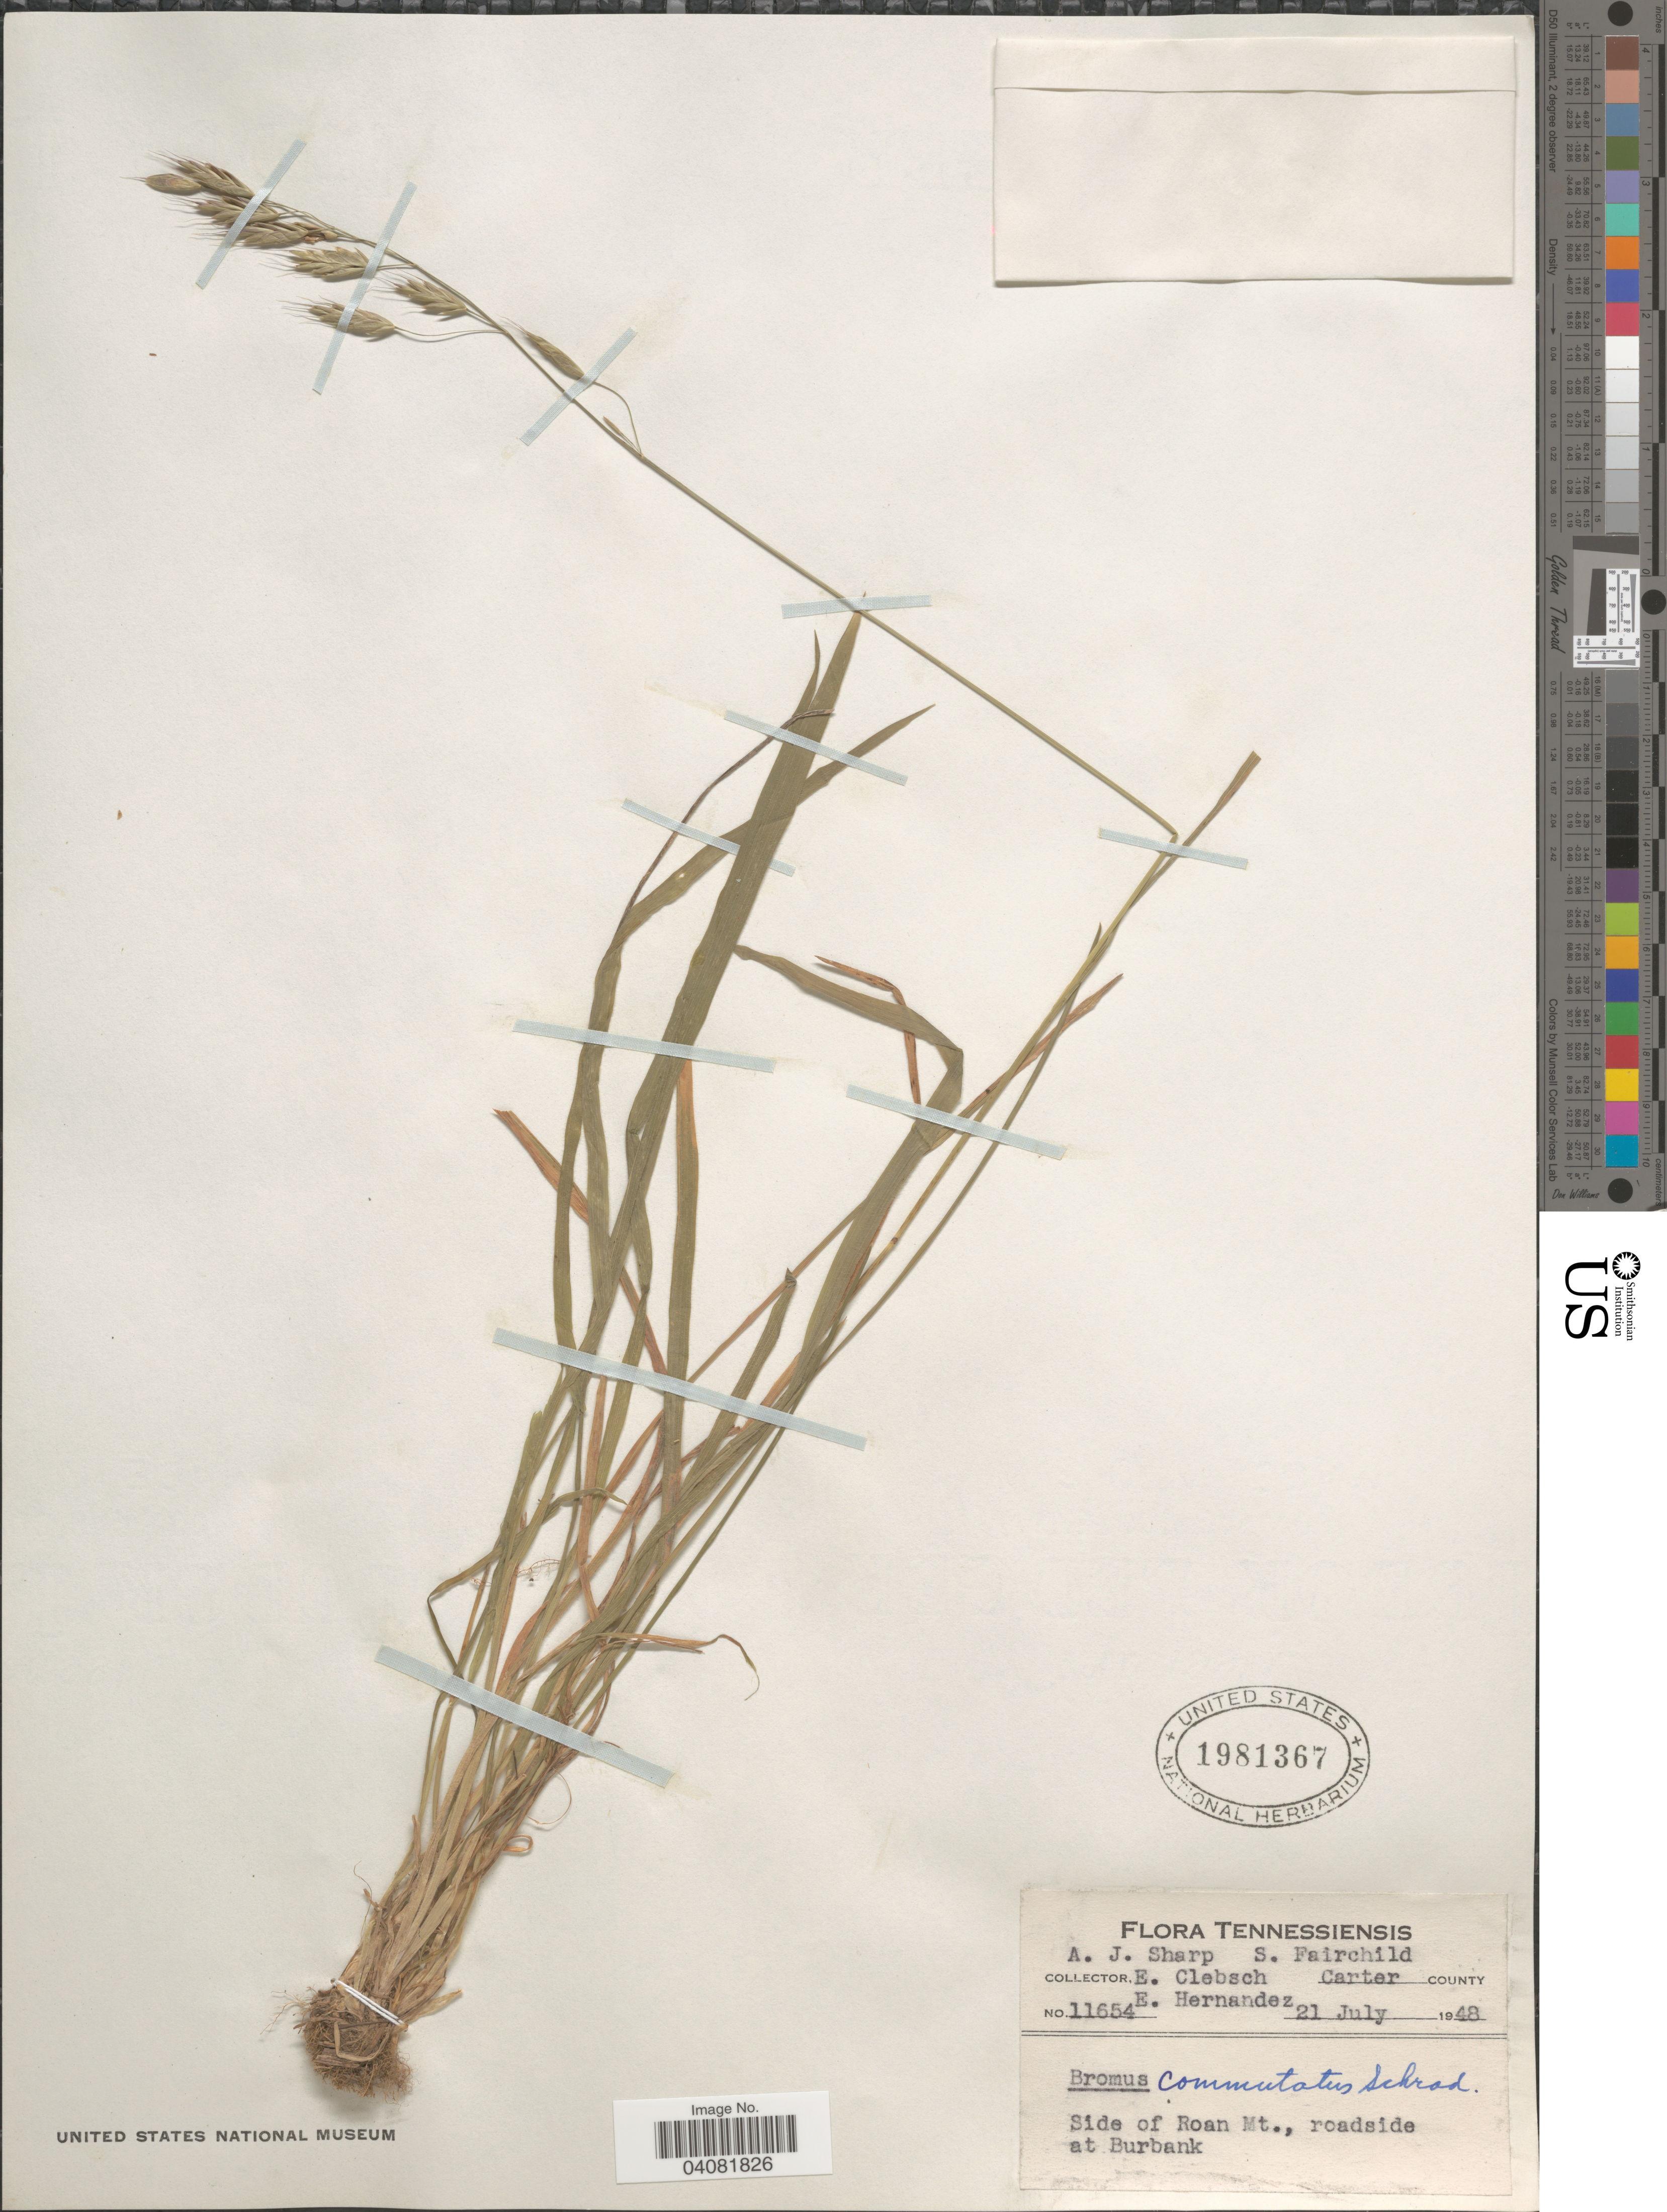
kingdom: Plantae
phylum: Tracheophyta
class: Liliopsida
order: Poales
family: Poaceae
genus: Bromus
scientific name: Bromus commutatus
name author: Schrad.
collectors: A. J. Sharp, S. Fairchild, E. Clebsch & E. Hernandez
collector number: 11654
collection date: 1948-07-21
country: United States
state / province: Tennessee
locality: Carter County. Side of Roan Mt., roadside ar Burbank.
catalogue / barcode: US 1981367